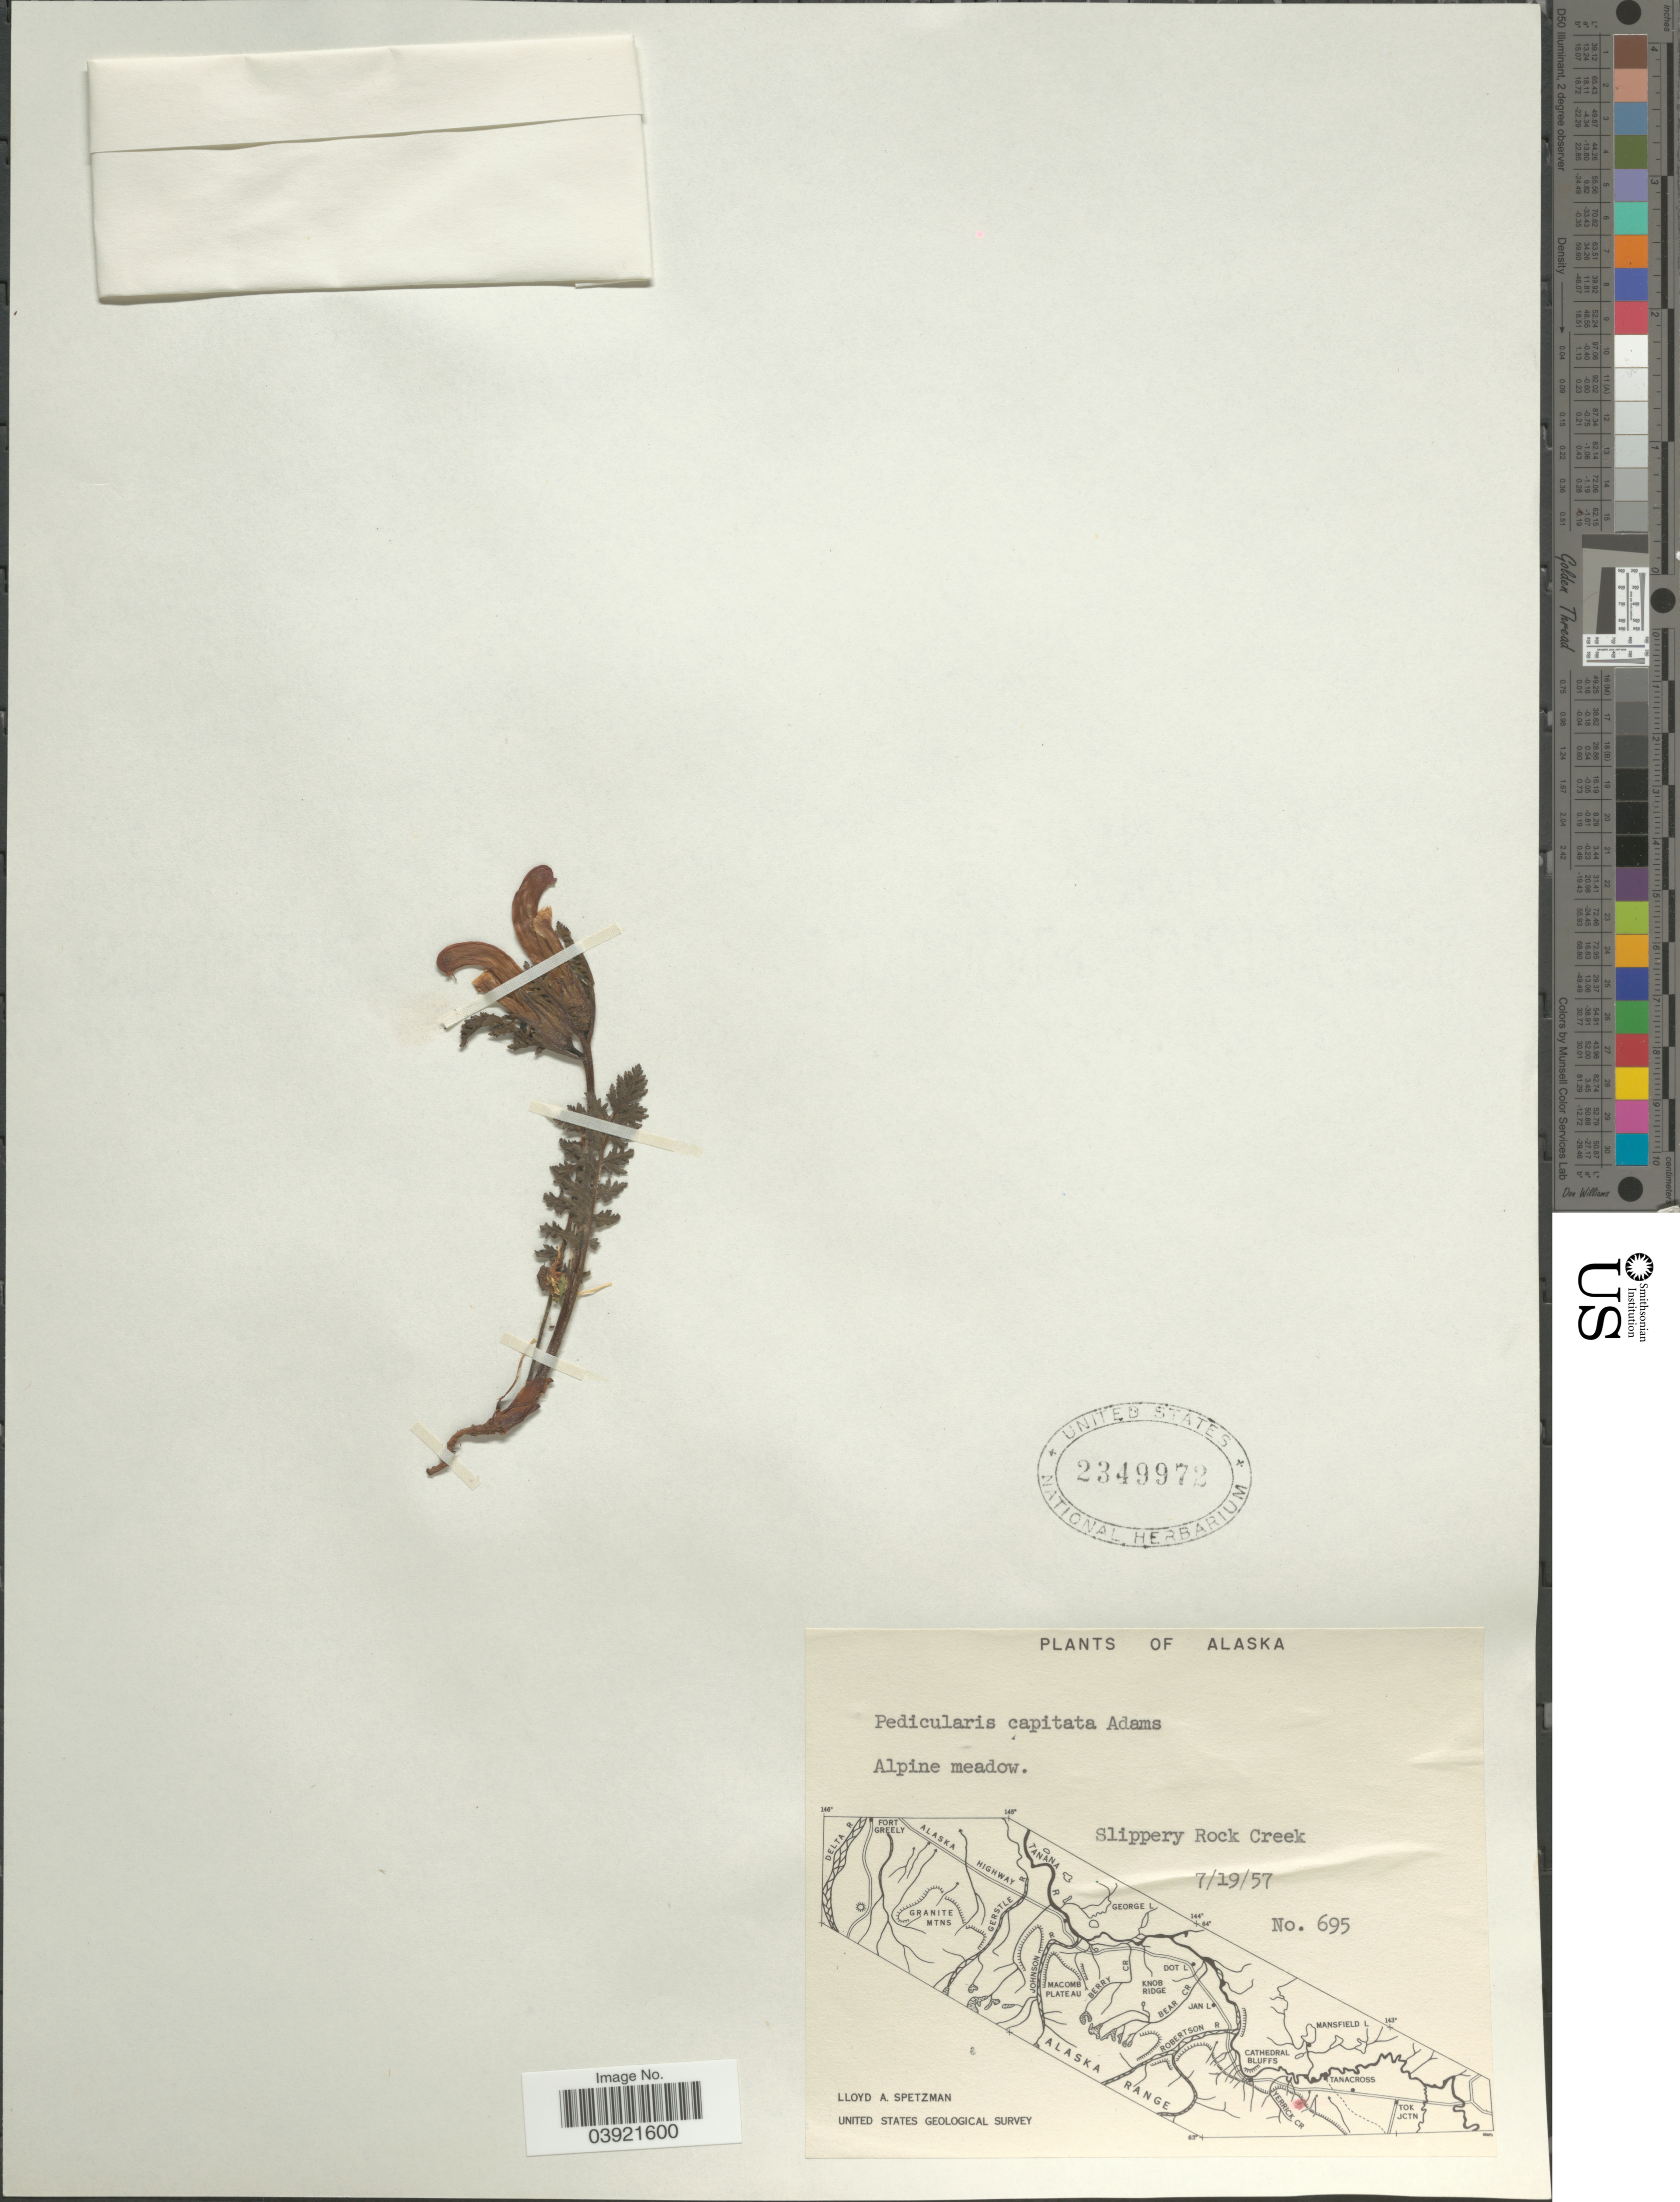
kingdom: Plantae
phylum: Tracheophyta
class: Magnoliopsida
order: Lamiales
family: Orobanchaceae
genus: Pedicularis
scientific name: Pedicularis capitata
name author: Adams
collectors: L. Spetzman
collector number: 695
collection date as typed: Transcribed d/m/y: 19/7/57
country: United States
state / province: Alaska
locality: Slippery Rock Creek.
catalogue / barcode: US 2349972